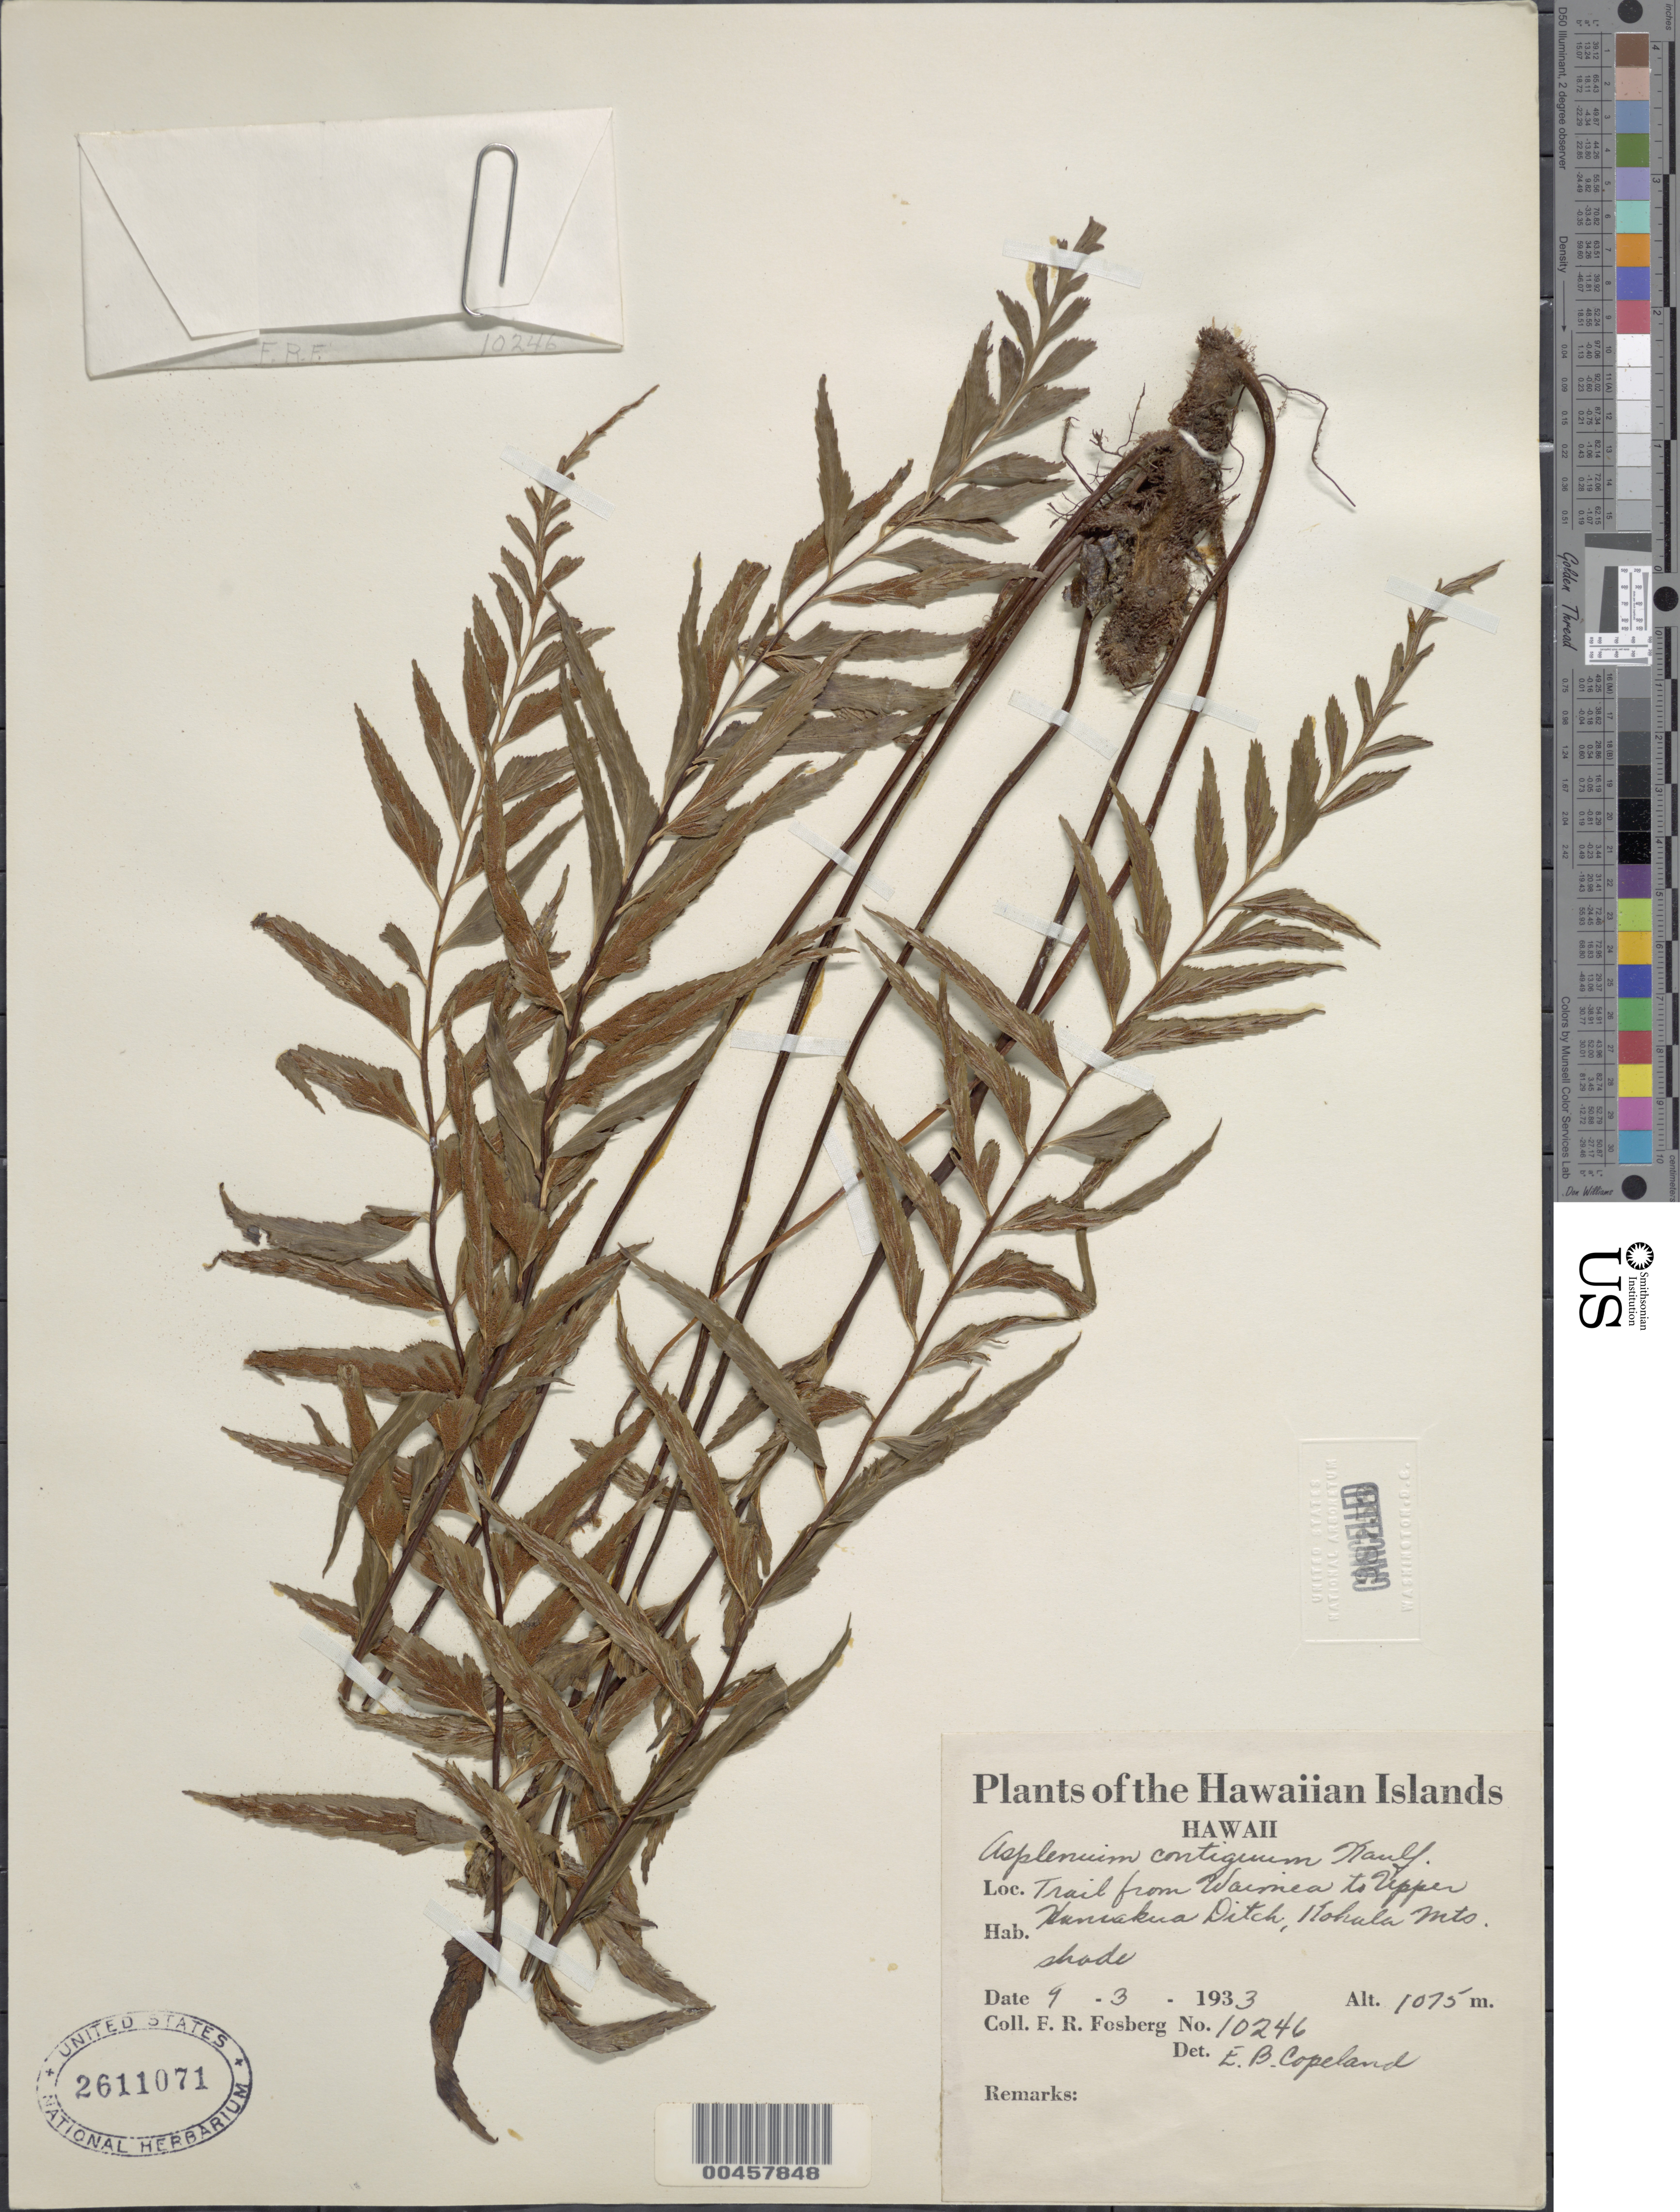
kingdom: Plantae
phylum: Tracheophyta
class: Polypodiopsida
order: Polypodiales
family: Aspleniaceae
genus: Asplenium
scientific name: Asplenium contiguum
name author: Kaulf.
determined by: Copeland, E. B.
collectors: F. R. Fosberg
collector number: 10246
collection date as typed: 9 Mar 1933 or 3 Sep 1933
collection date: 1933-03-09 or 1933-09-03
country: United States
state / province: Hawaii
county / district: Hawaii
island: Hawaii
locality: Trail from Waimea to Upper Haniakua Ditch, Kohala Mts.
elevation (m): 1075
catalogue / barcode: US 2611071